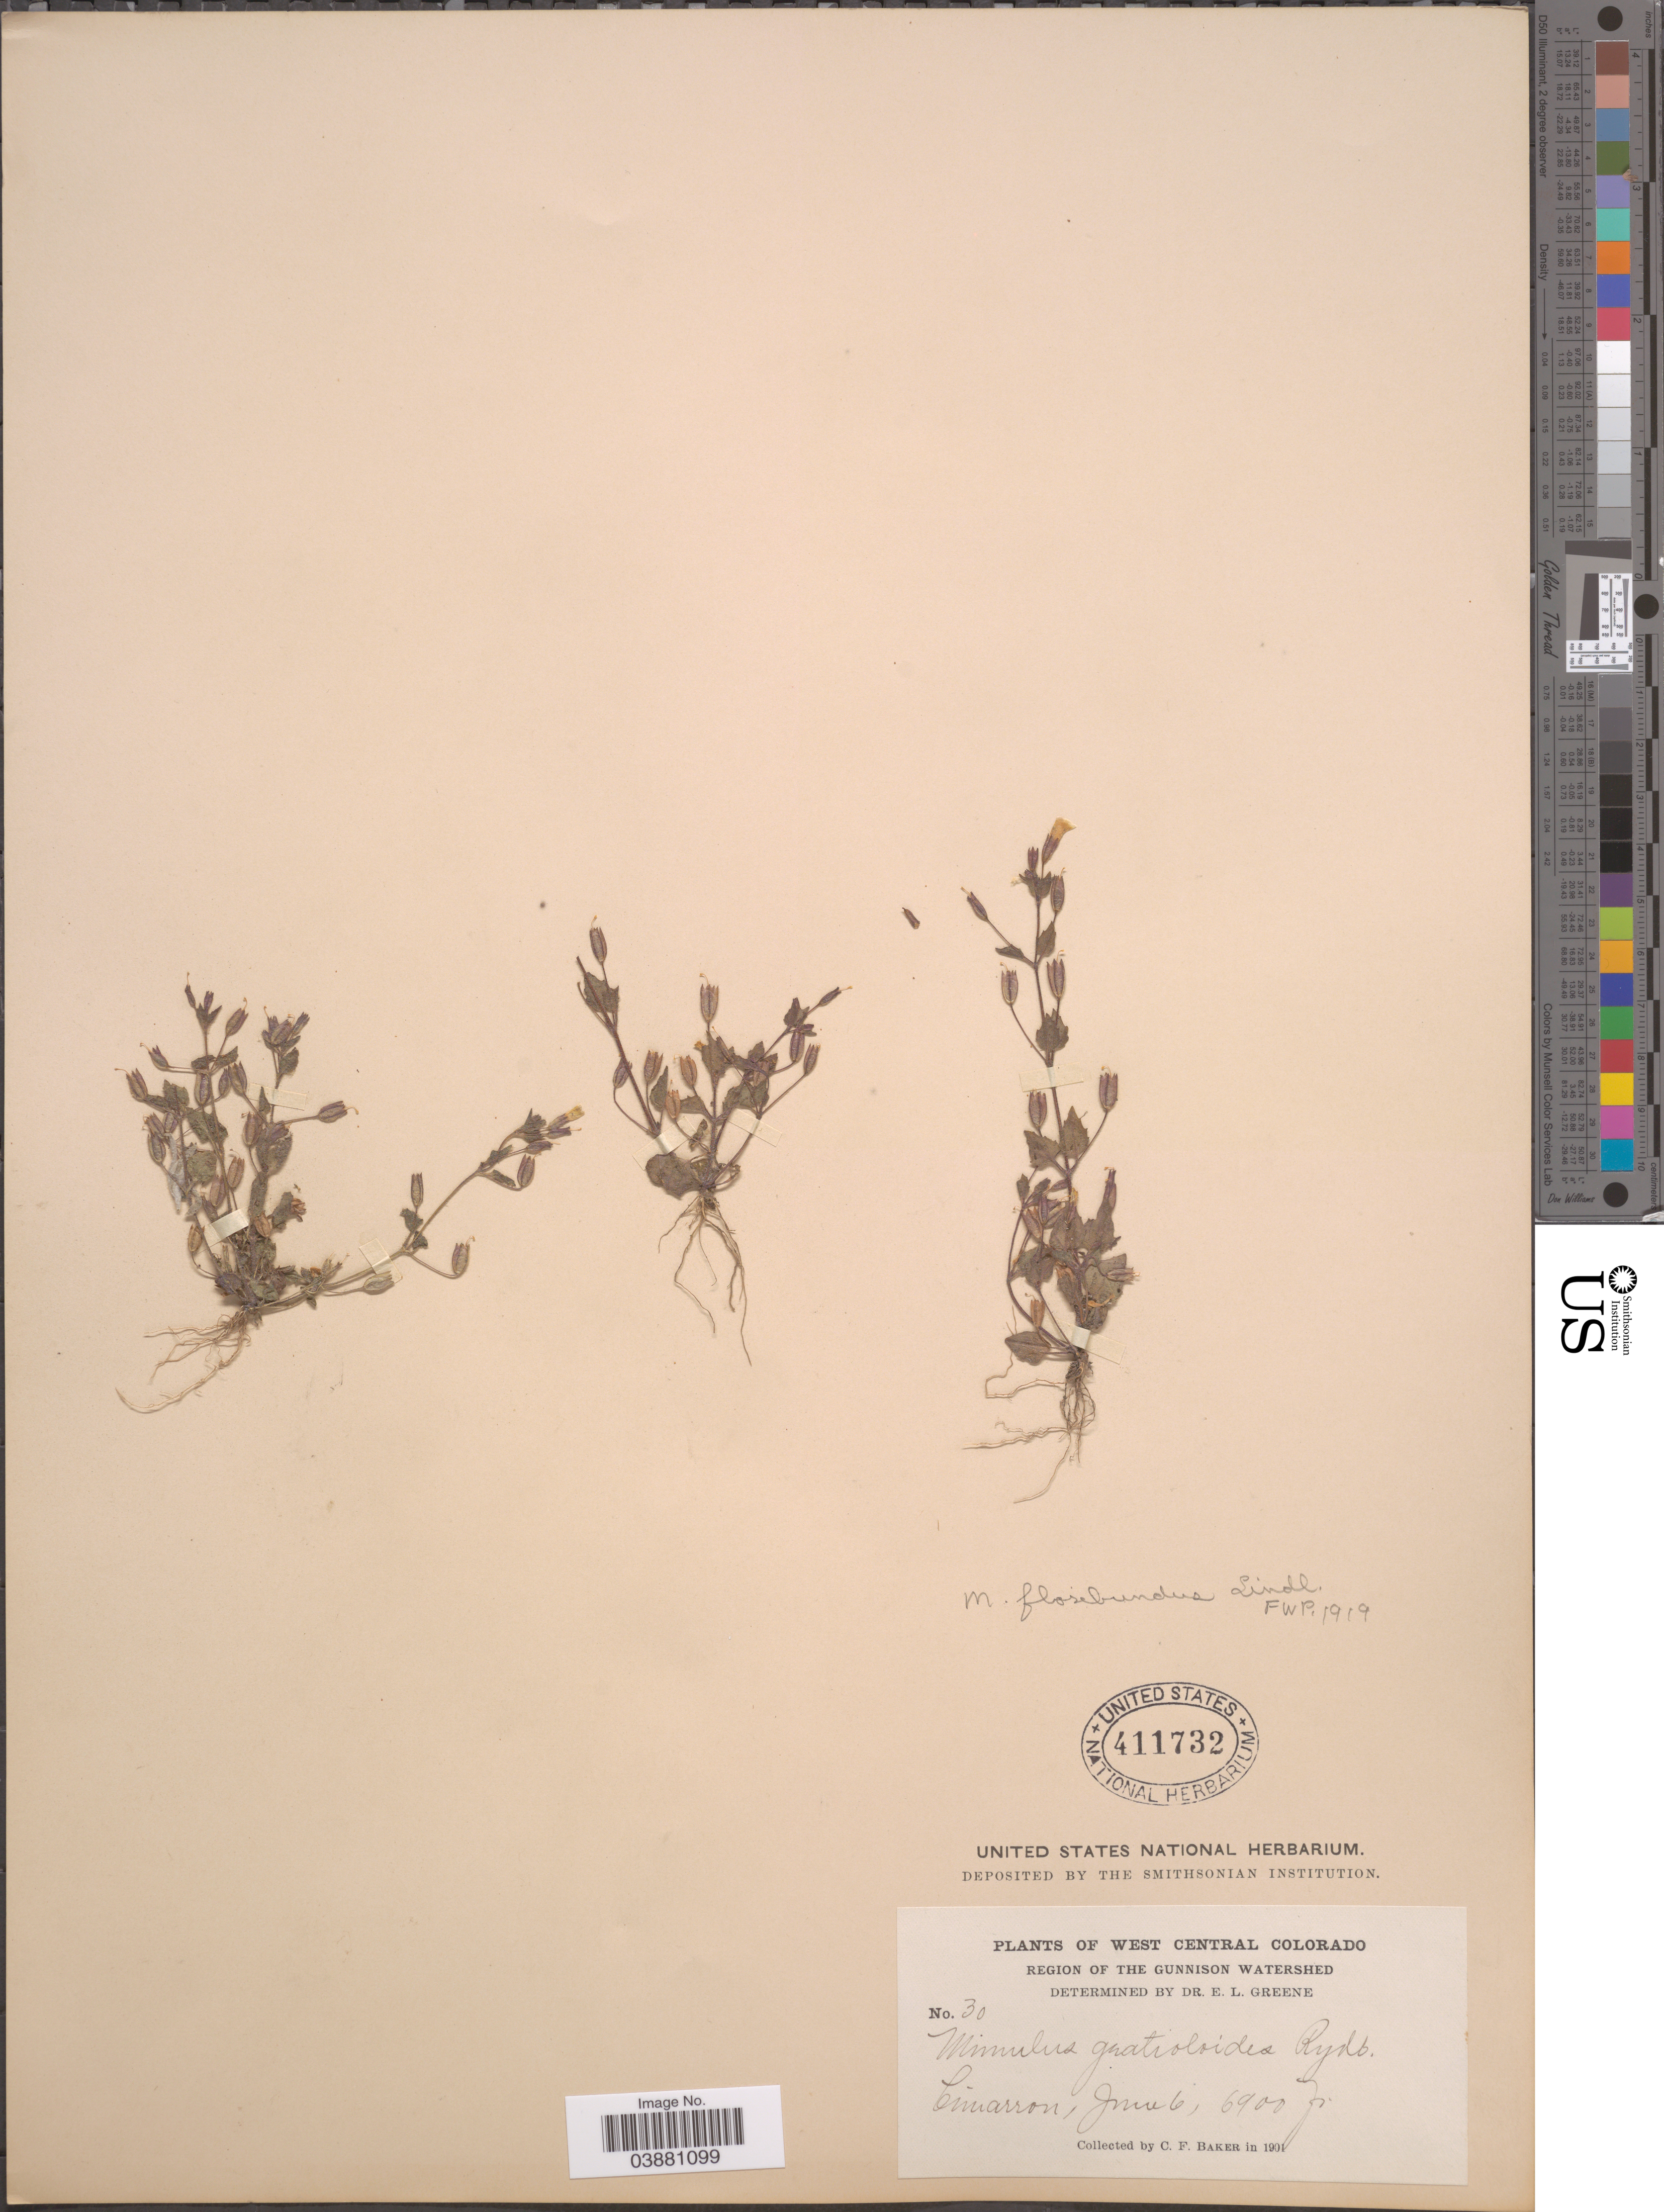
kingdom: Plantae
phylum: Tracheophyta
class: Magnoliopsida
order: Lamiales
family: Phrymaceae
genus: Mimulus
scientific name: Mimulus floribundus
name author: Douglas ex Lindl.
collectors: C. F. Baker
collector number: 30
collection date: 1901-06-06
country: United States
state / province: Colorado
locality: West Central Colorado. Region of the Gunnison Watershed. Cimarron.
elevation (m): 2103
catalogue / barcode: US 411732